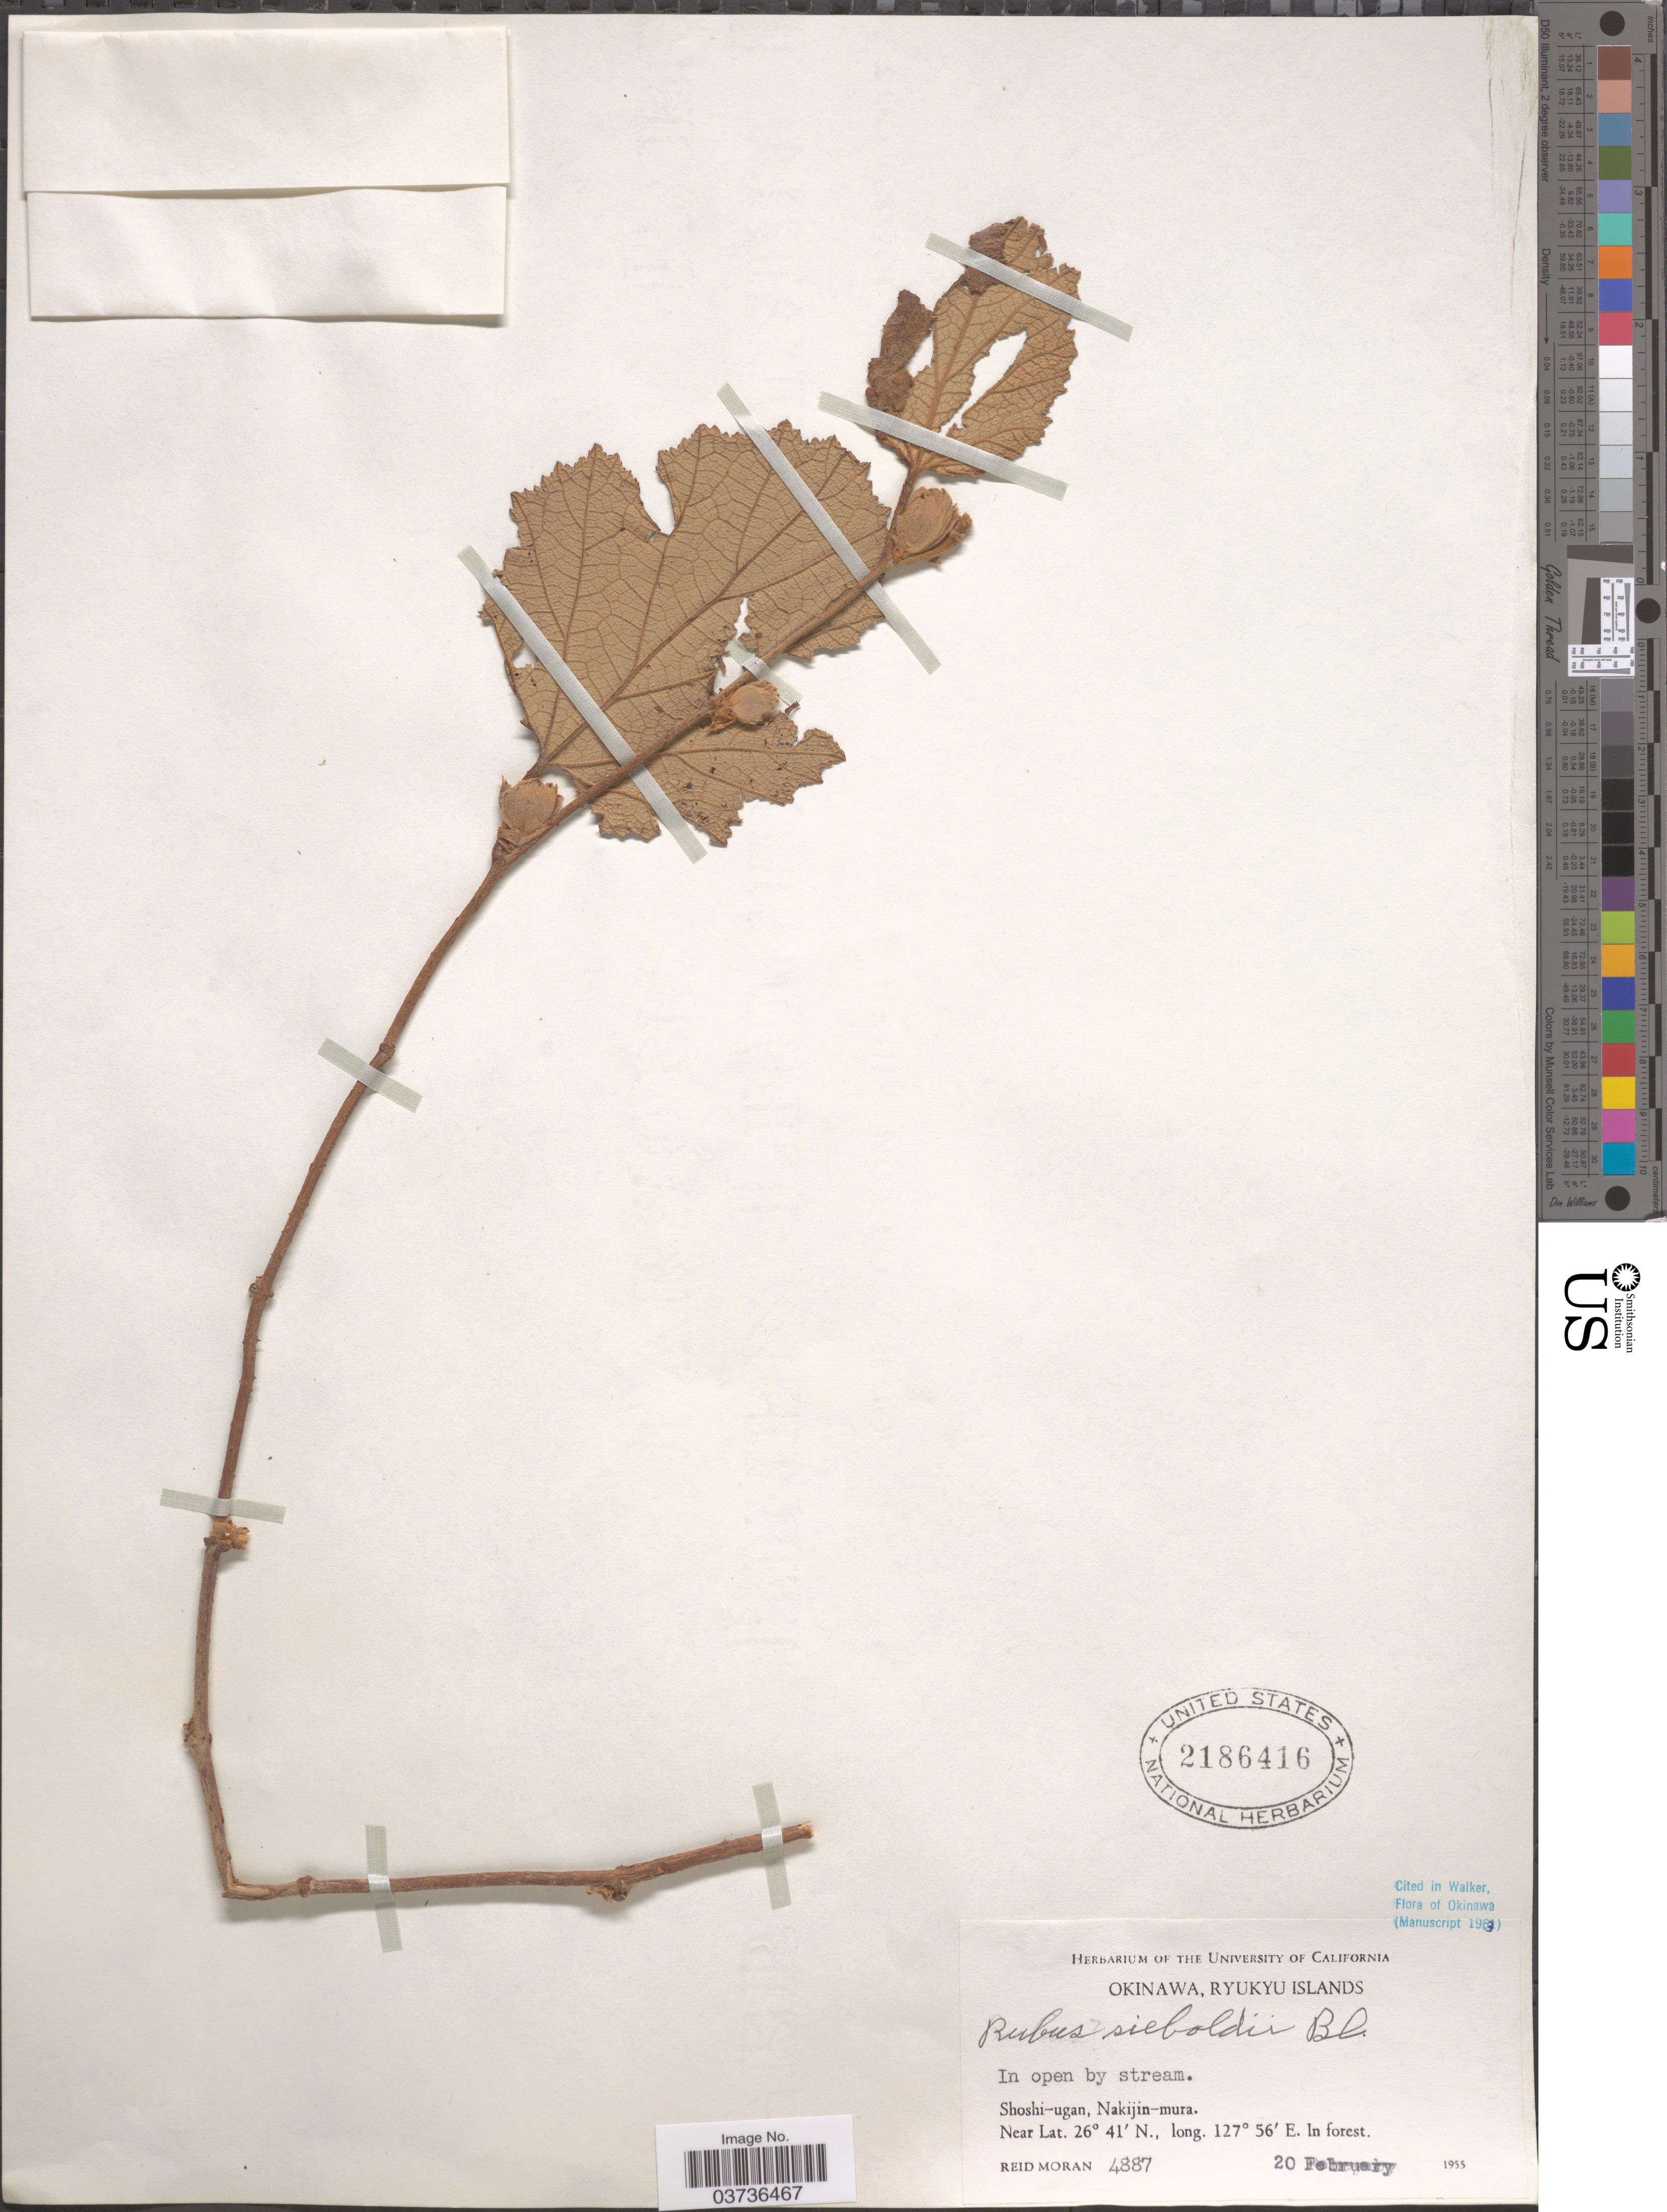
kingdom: Plantae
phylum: Tracheophyta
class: Magnoliopsida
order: Rosales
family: Rosaceae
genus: Rubus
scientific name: Rubus sieboldii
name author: Blume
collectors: R. Moran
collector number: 4887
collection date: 1955-02-20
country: Japan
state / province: Okinawa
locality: Ryukyu Islands. Shoshi-ugan, Nakijin-mura.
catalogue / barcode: US 2186416